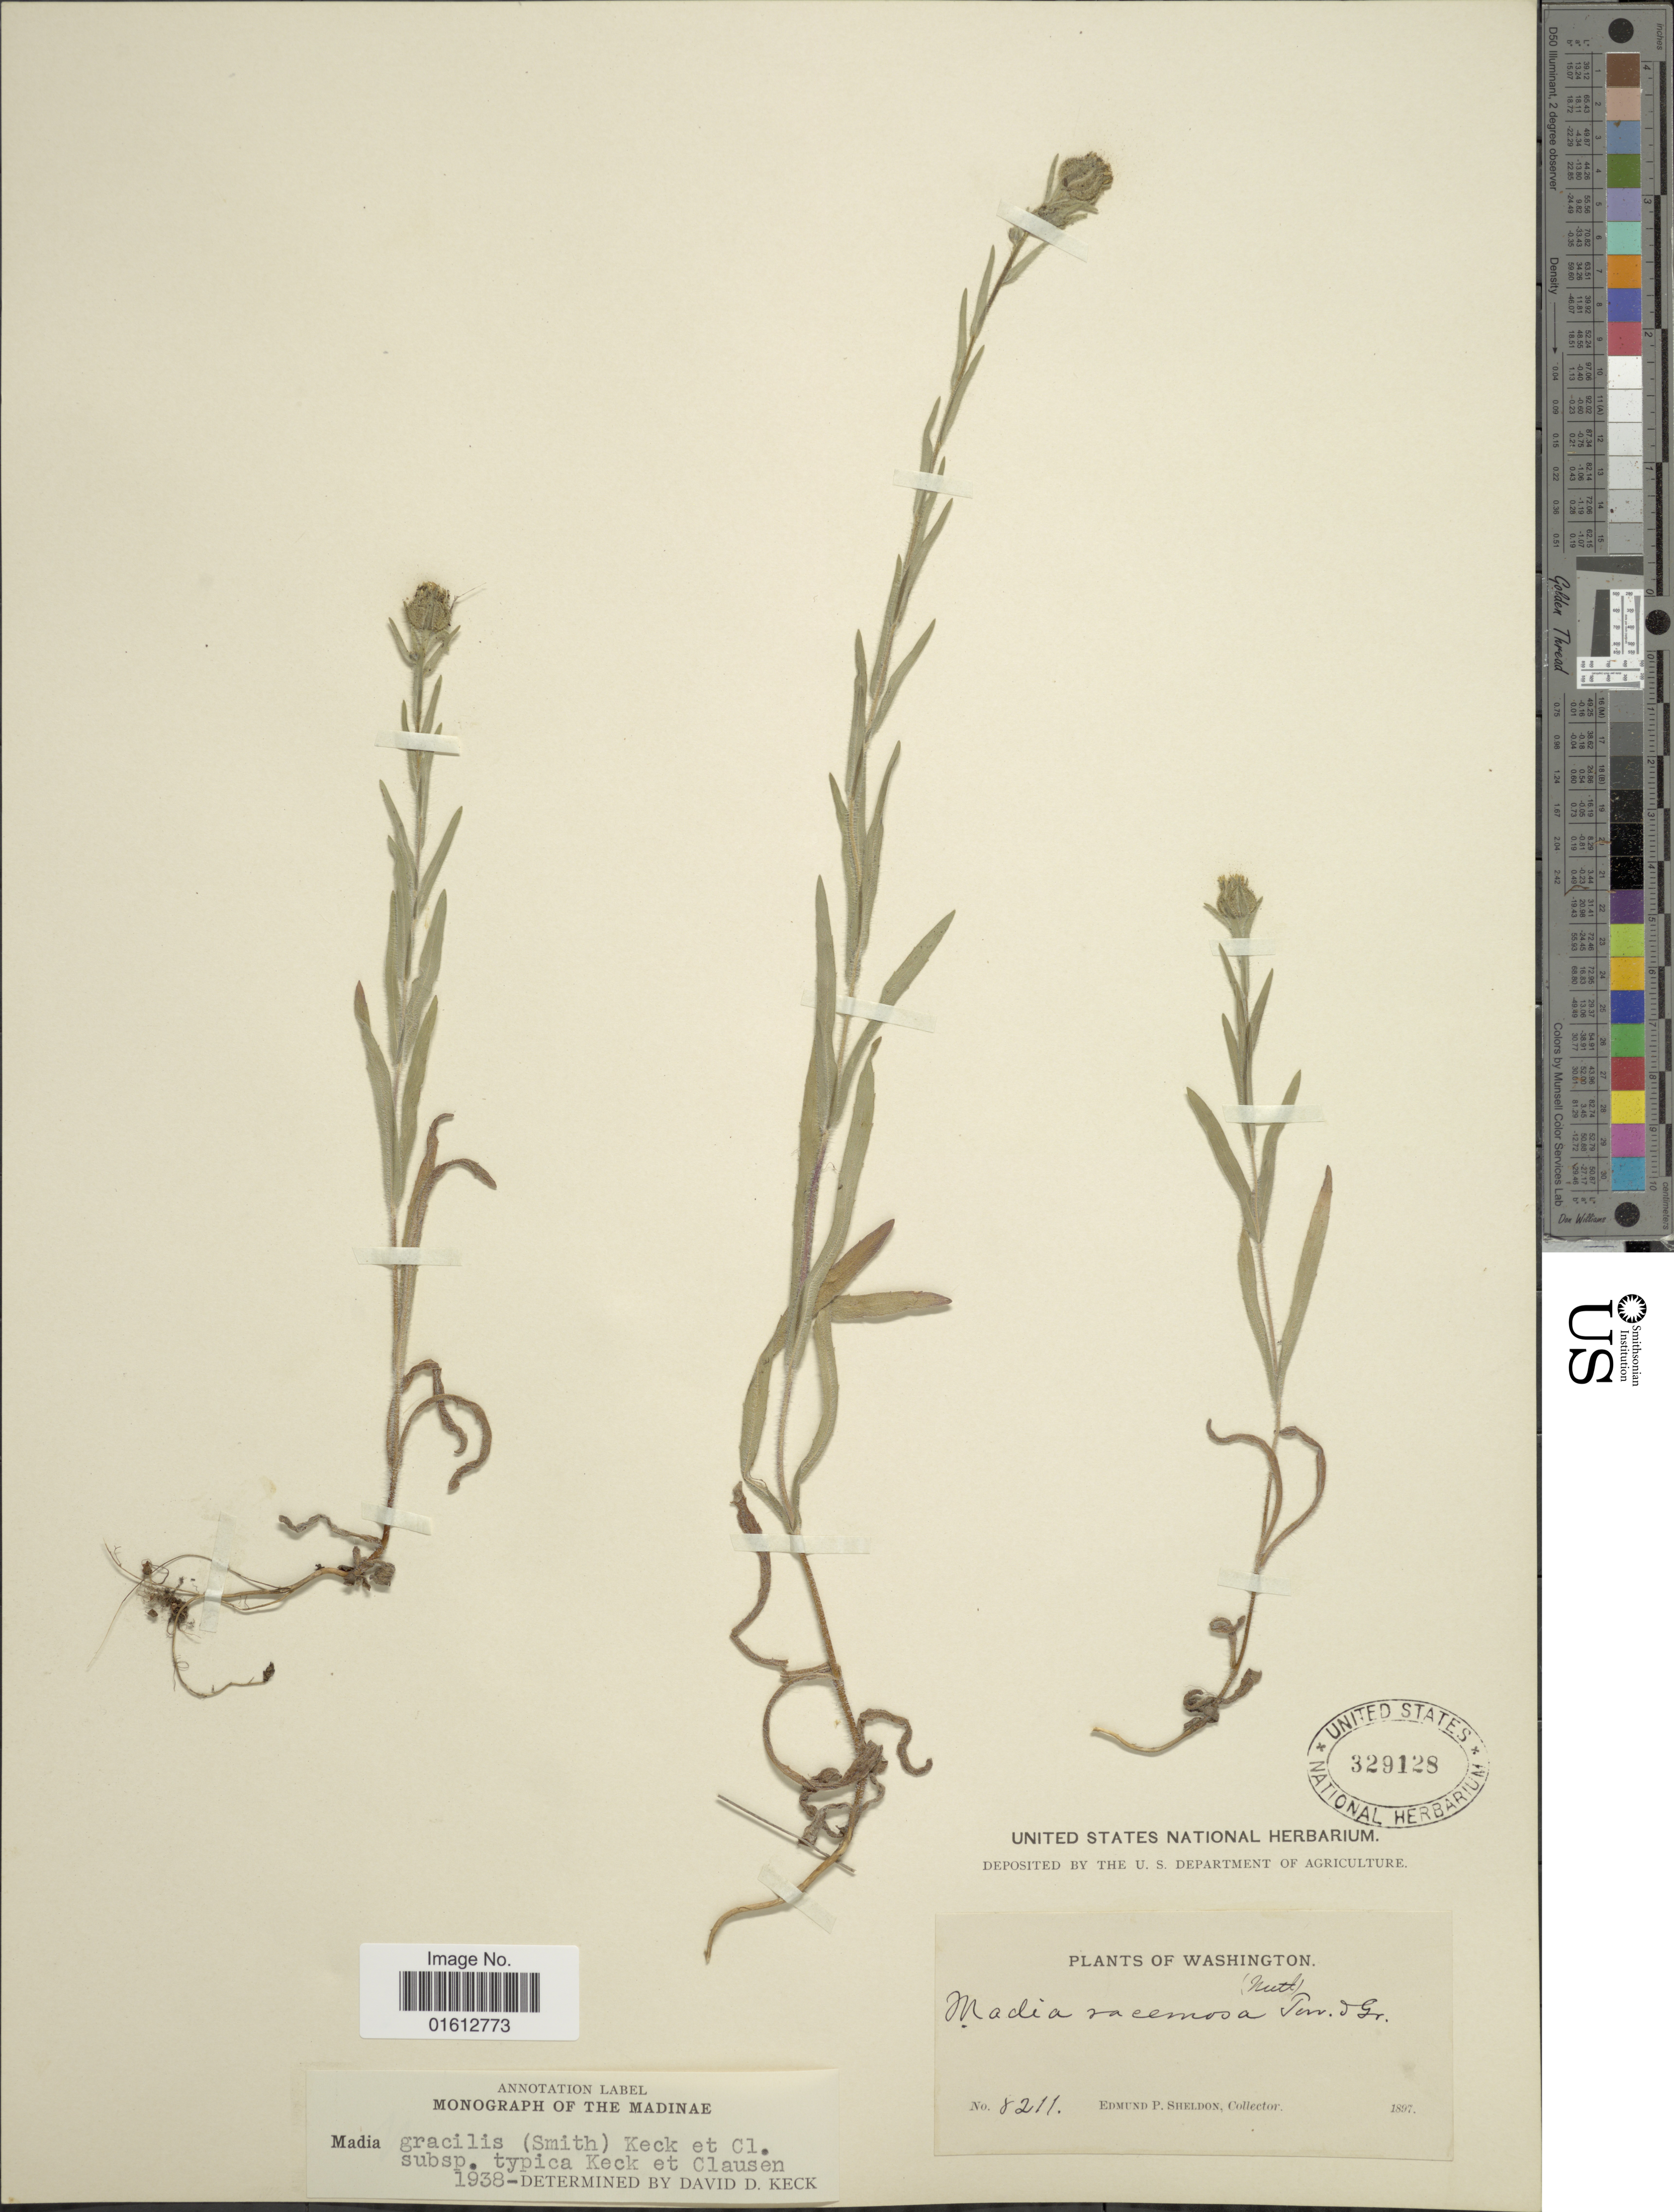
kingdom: Plantae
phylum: Tracheophyta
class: Magnoliopsida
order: Asterales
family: Asteraceae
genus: Madia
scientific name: Madia gracilis subsp. gracilis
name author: (Sm.) D.D. Keck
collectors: E. P. Sheldon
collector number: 8211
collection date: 1897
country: United States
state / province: Washington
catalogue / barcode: US 329128